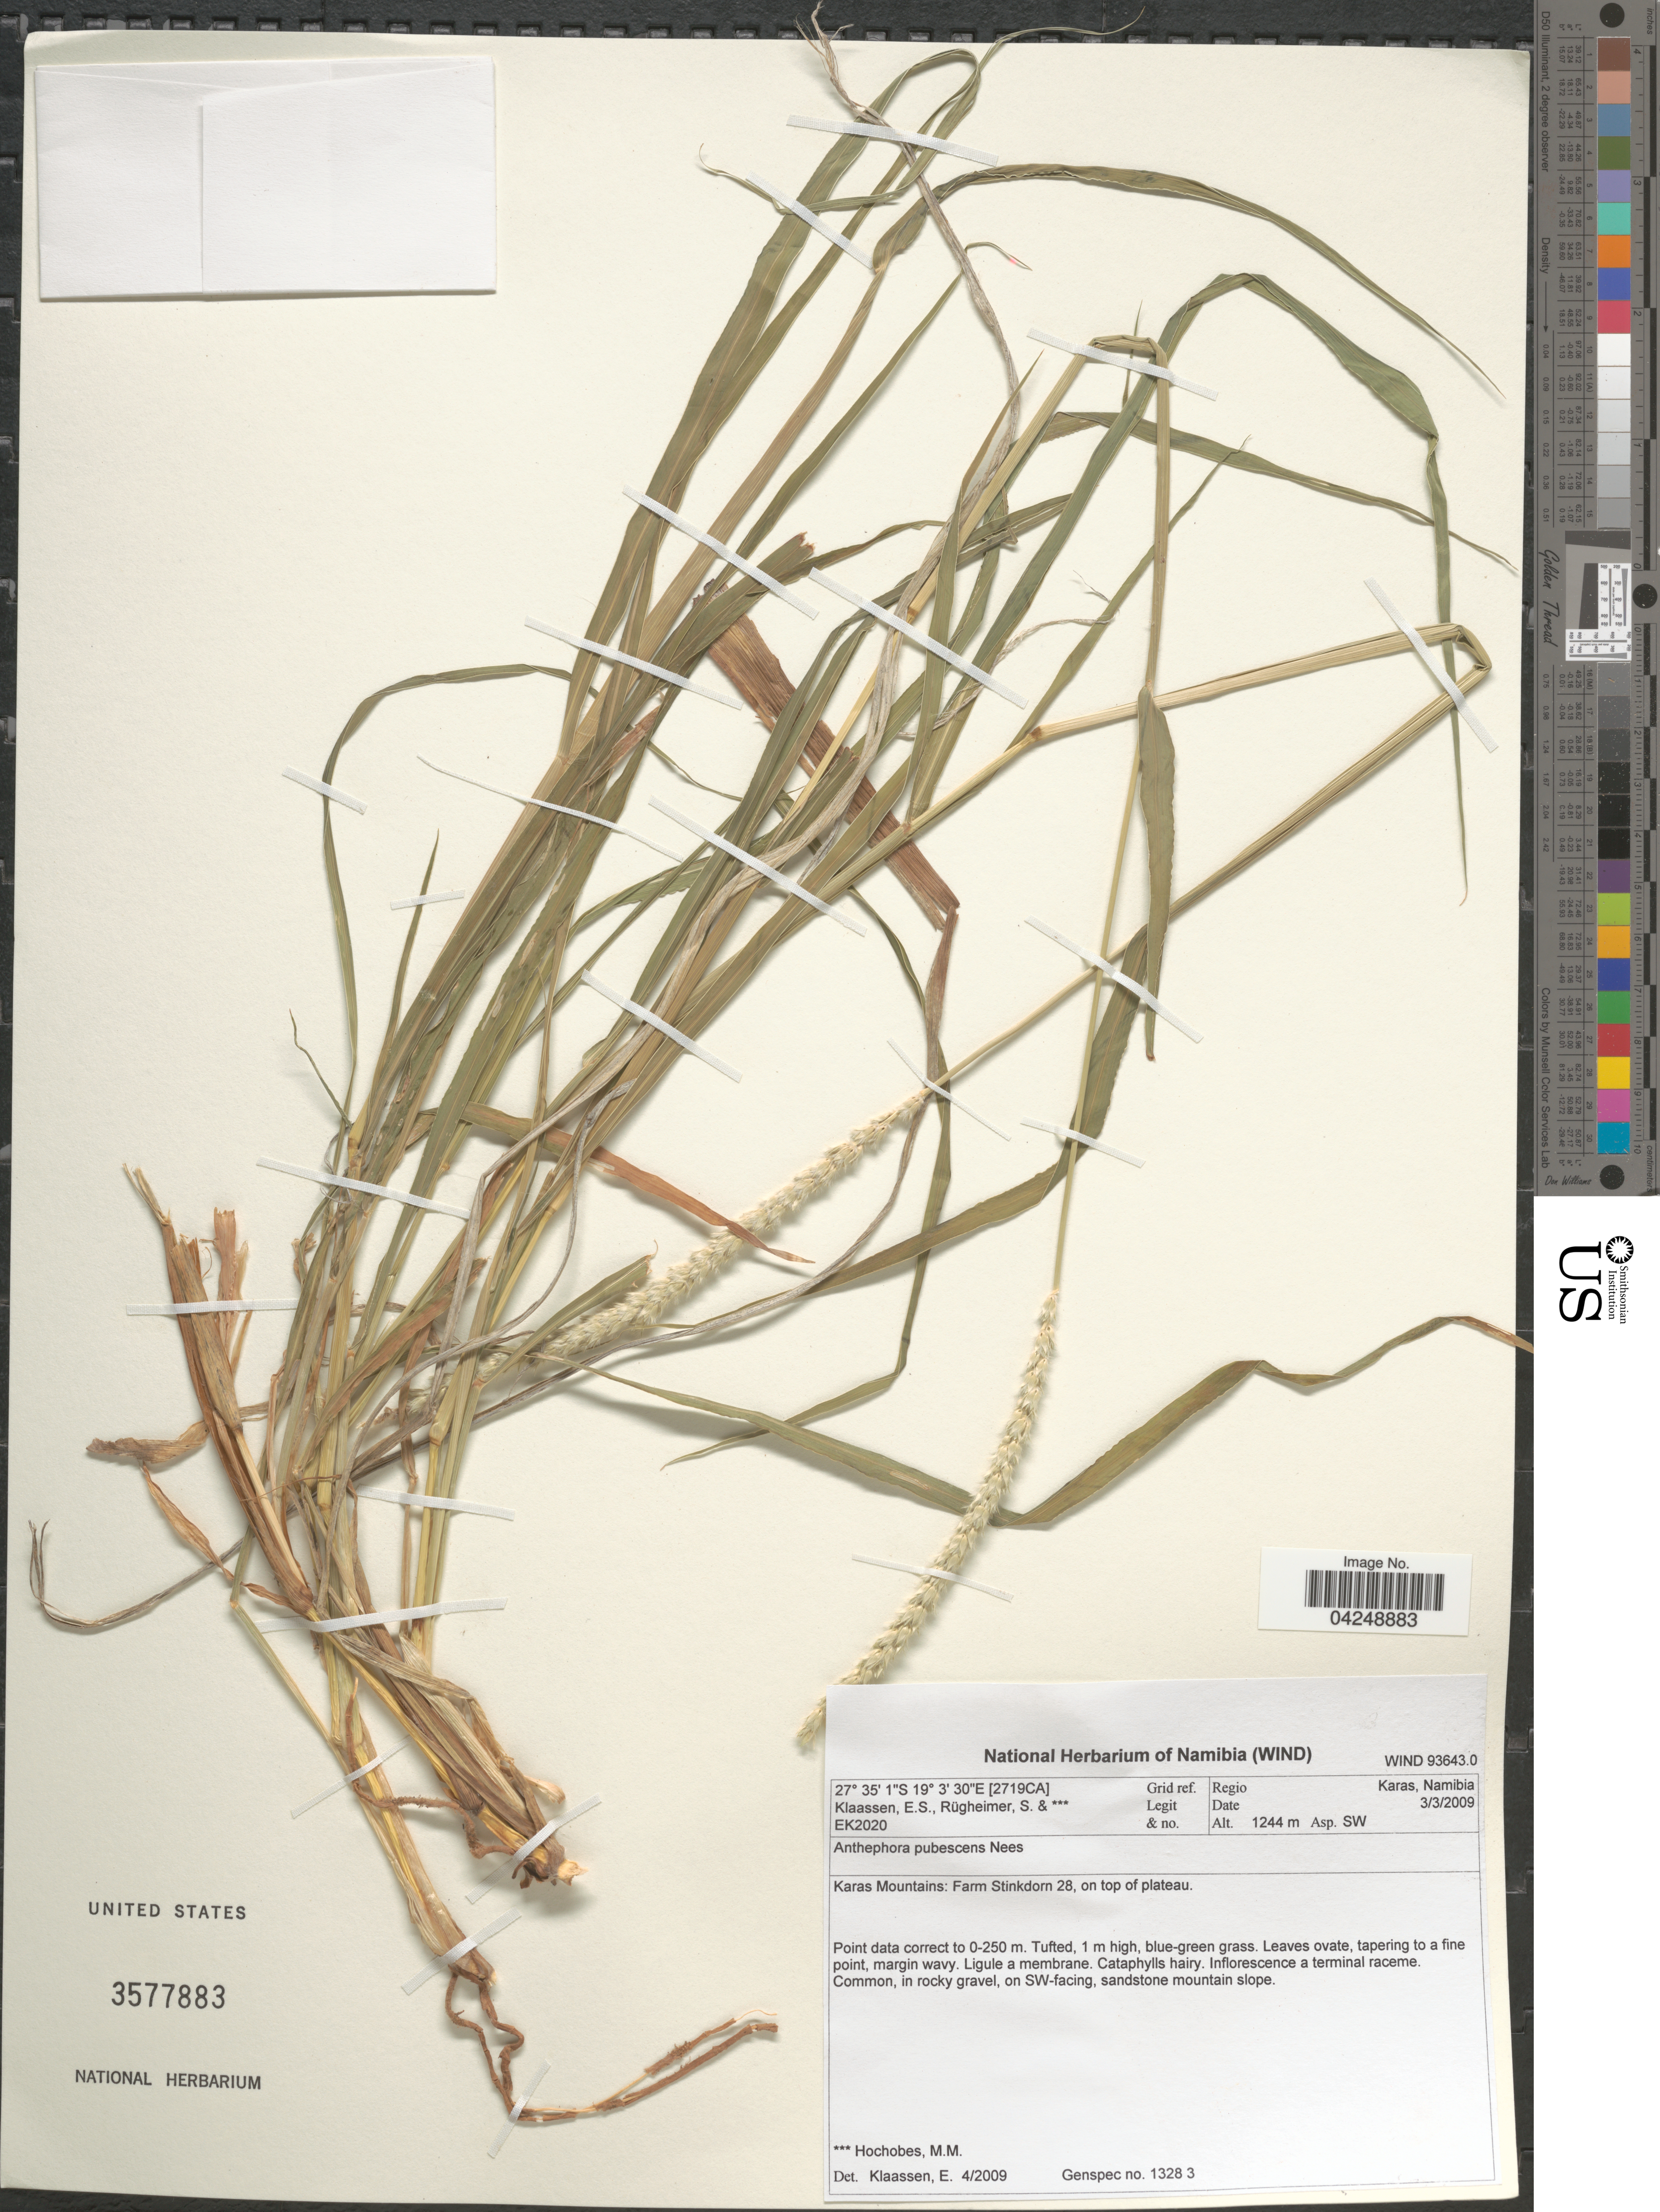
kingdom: Plantae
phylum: Tracheophyta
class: Liliopsida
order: Poales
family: Poaceae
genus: Anthephora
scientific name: Anthephora pubescens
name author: Nees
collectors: E. S. Klaassen, S. Rugheimer & M. Hochobes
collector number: EK2020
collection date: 2009-03-03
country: Namibia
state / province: Karas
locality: Grid ref. [2719CA]. Regio Karas, Namibia. Asp. SW. Karas Mountains: Farm Stinkdorn 28, on top of plateau.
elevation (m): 1244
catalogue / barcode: US 3577883